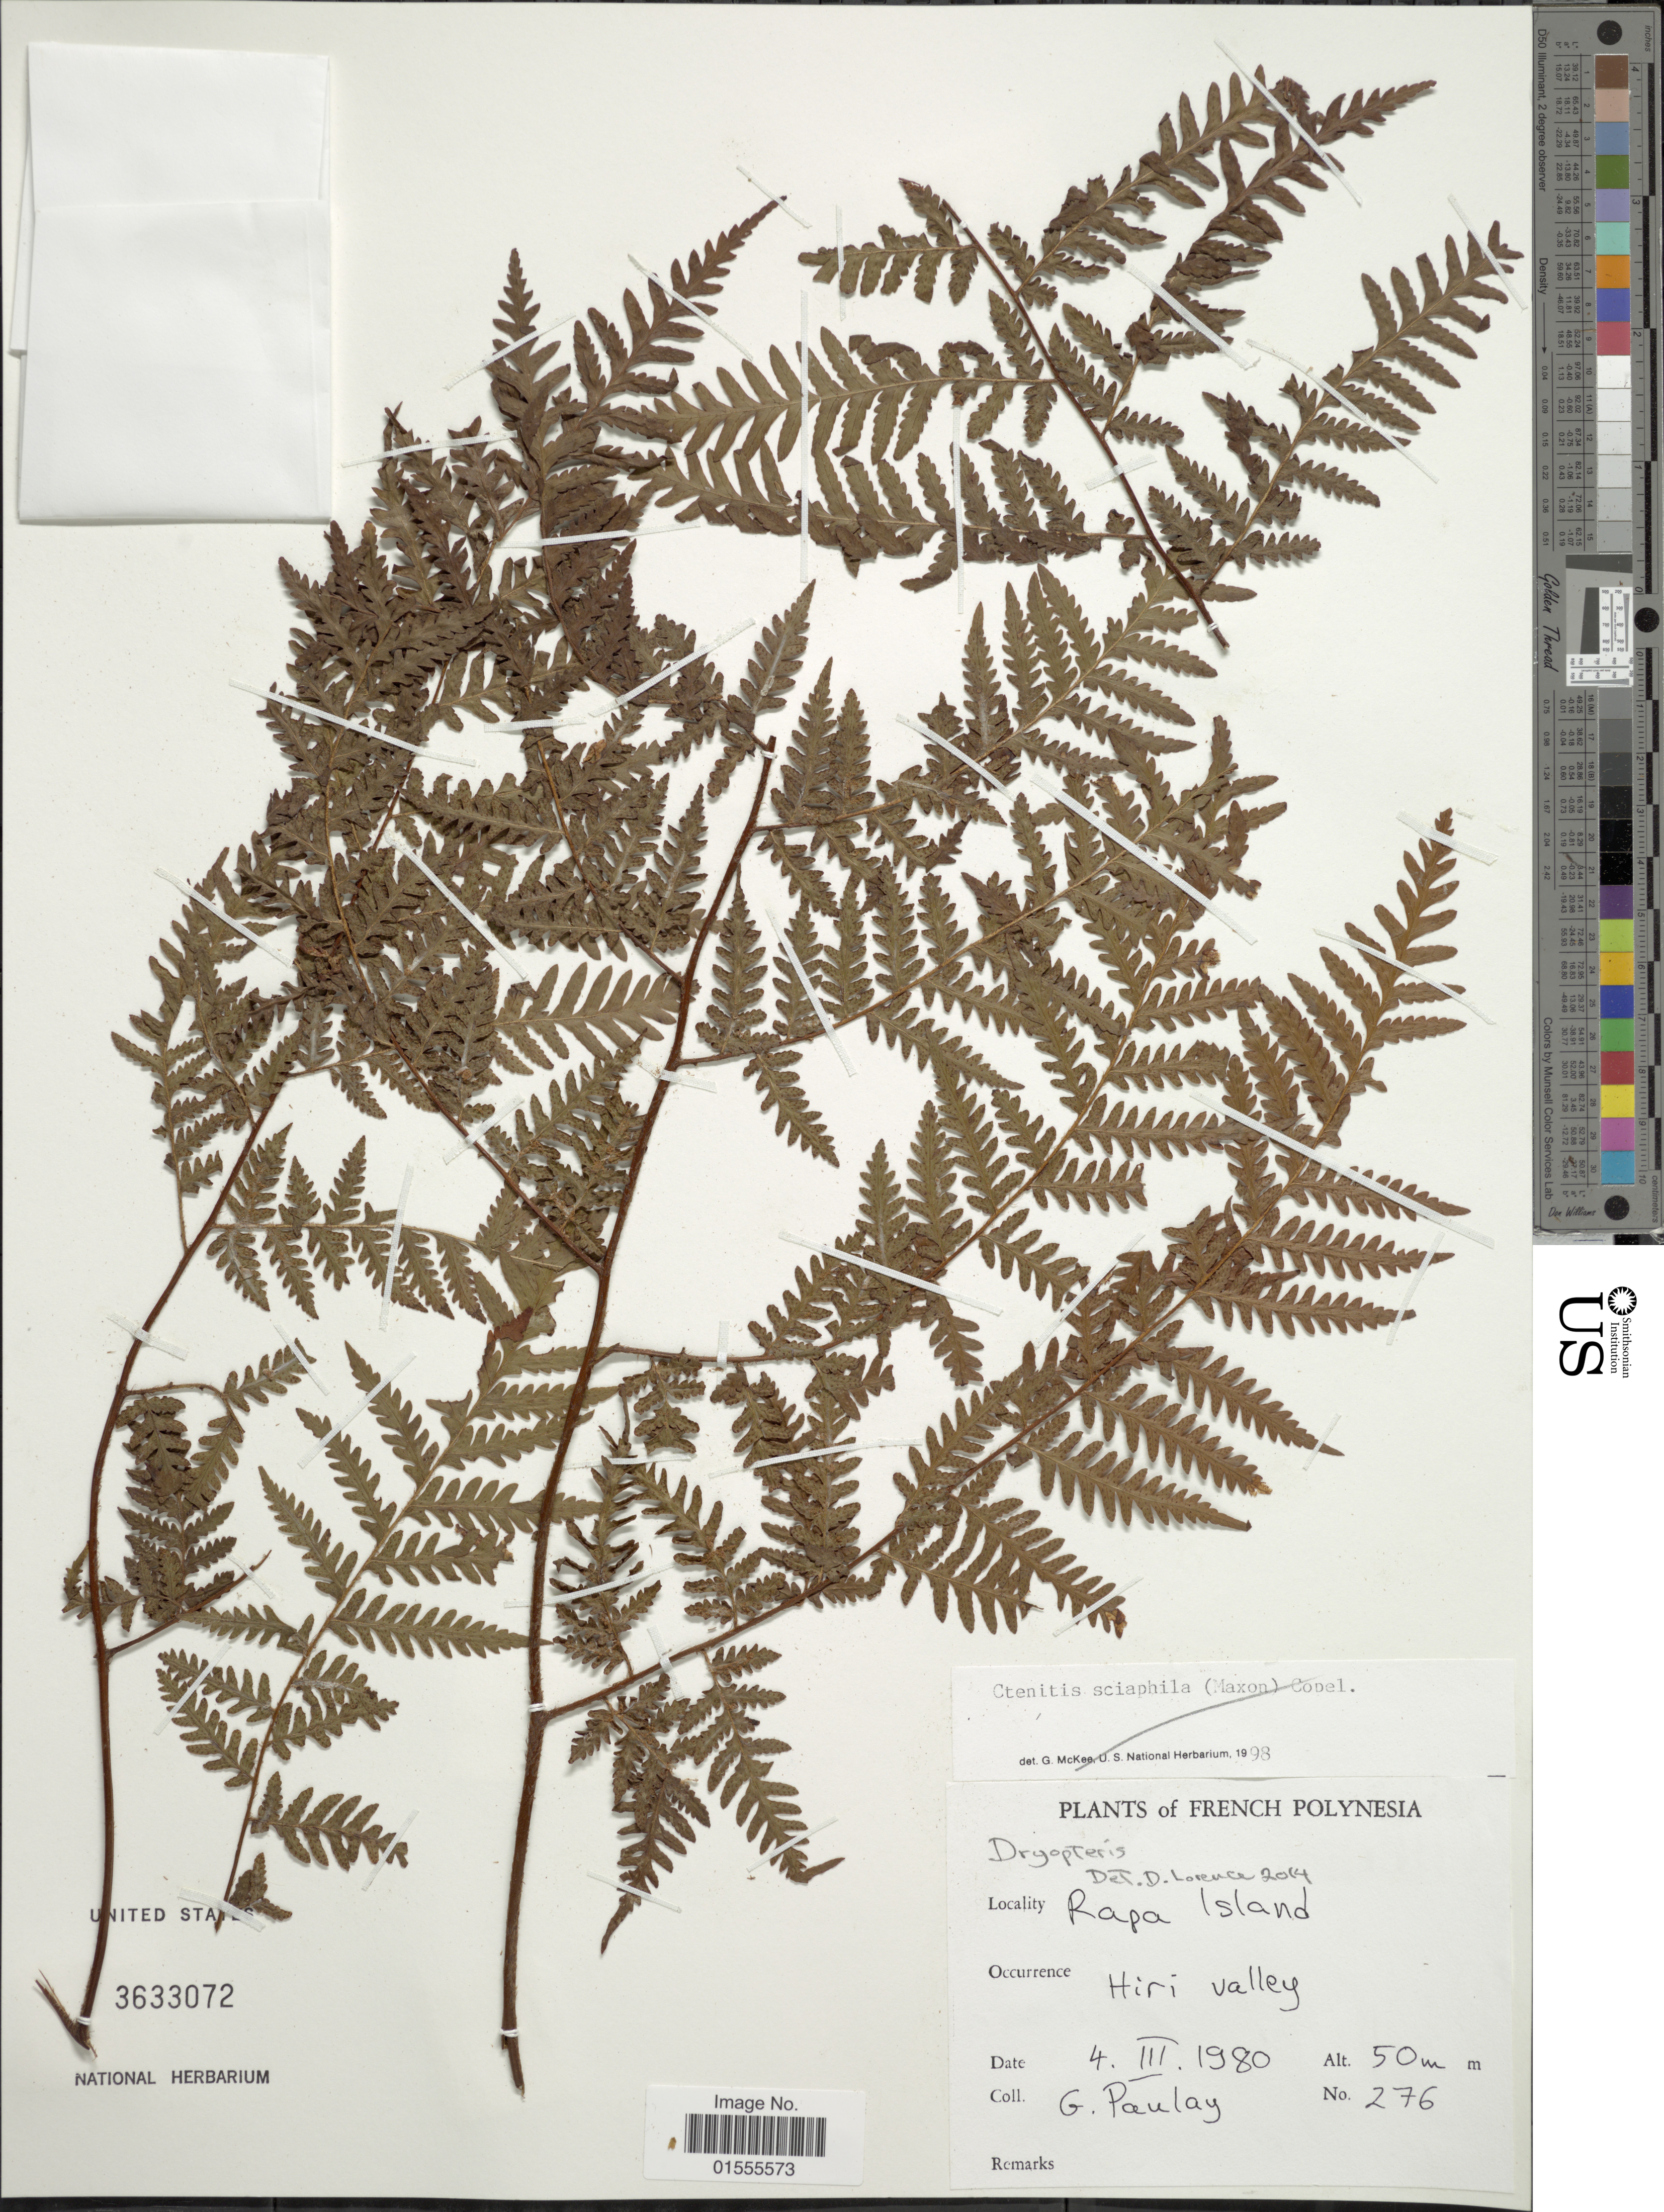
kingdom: Plantae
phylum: Tracheophyta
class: Polypodiopsida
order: Polypodiales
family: Dryopteridaceae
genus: Dryopteris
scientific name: Dryopteris rapensis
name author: (E.D. Br.) Holttum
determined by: Florence, J.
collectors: G. Paulay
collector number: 276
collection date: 1980-03-04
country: French Polynesia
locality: Rap Island, Hiri Valley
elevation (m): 50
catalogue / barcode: US 3633072